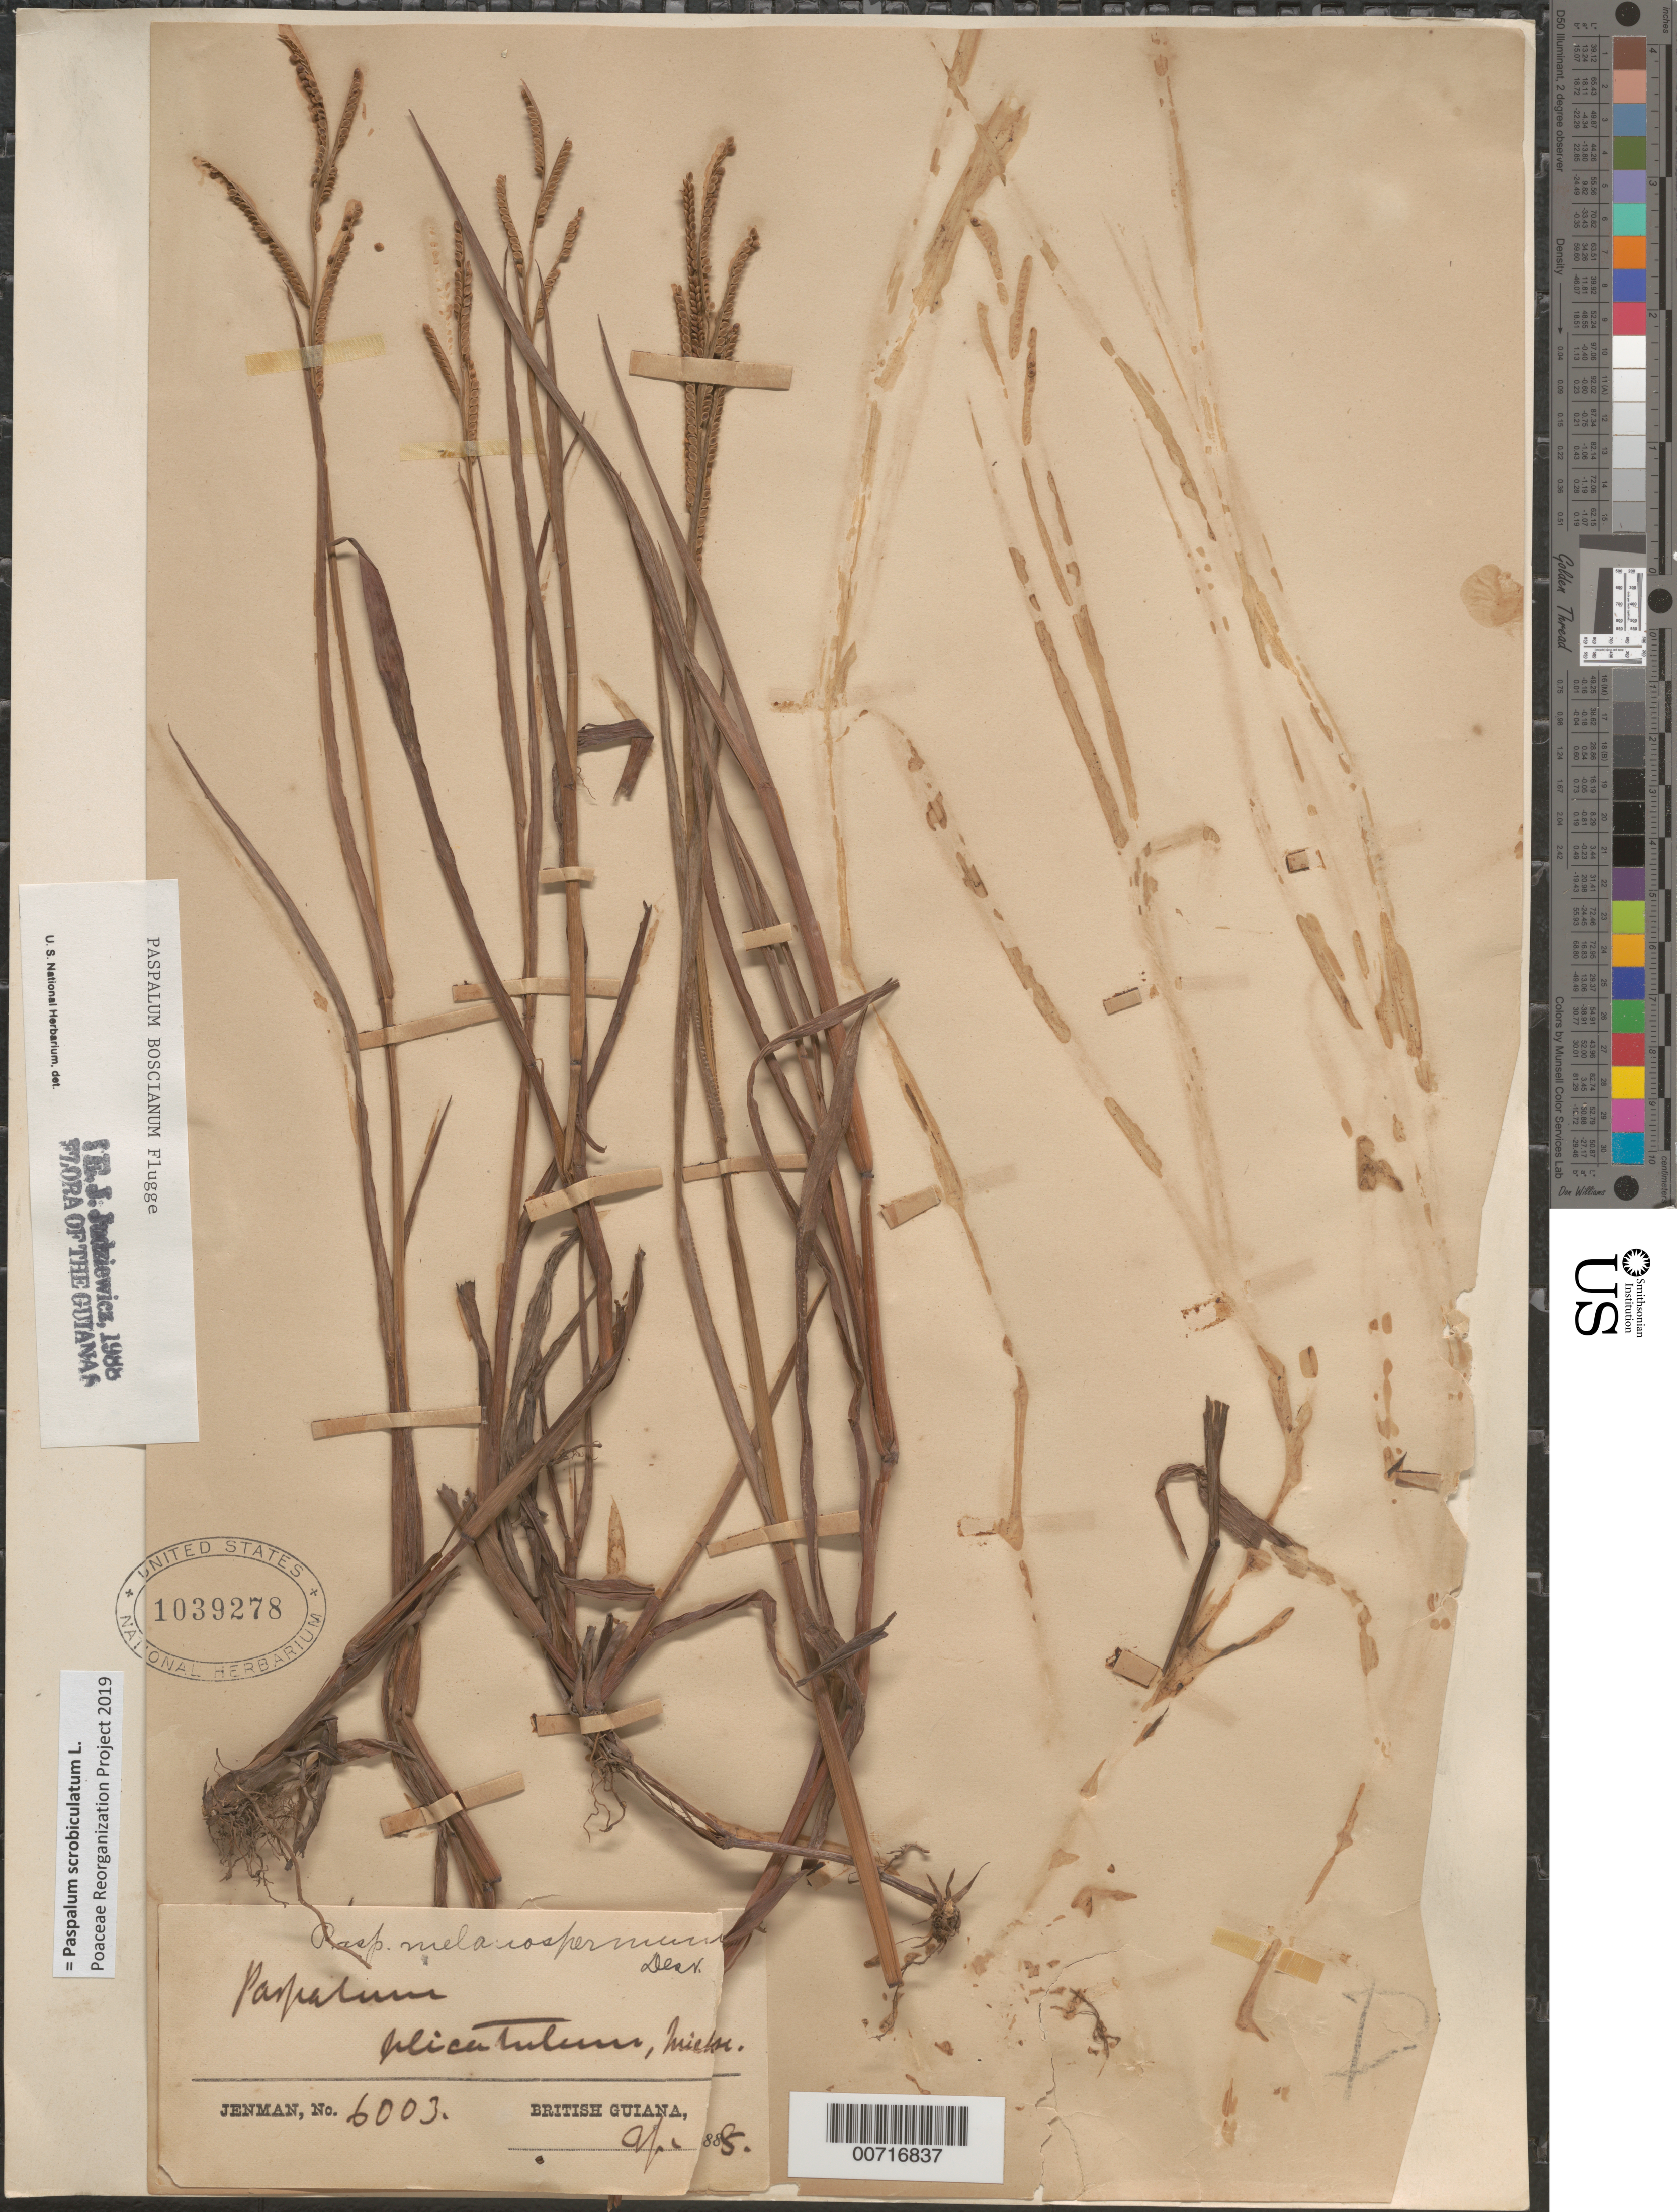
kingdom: Plantae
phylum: Tracheophyta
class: Liliopsida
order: Poales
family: Poaceae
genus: Paspalum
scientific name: Paspalum scrobiculatum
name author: L.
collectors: -. Jenman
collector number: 6003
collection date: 1885-04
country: Guyana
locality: British Guiana.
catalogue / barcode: US 1039278